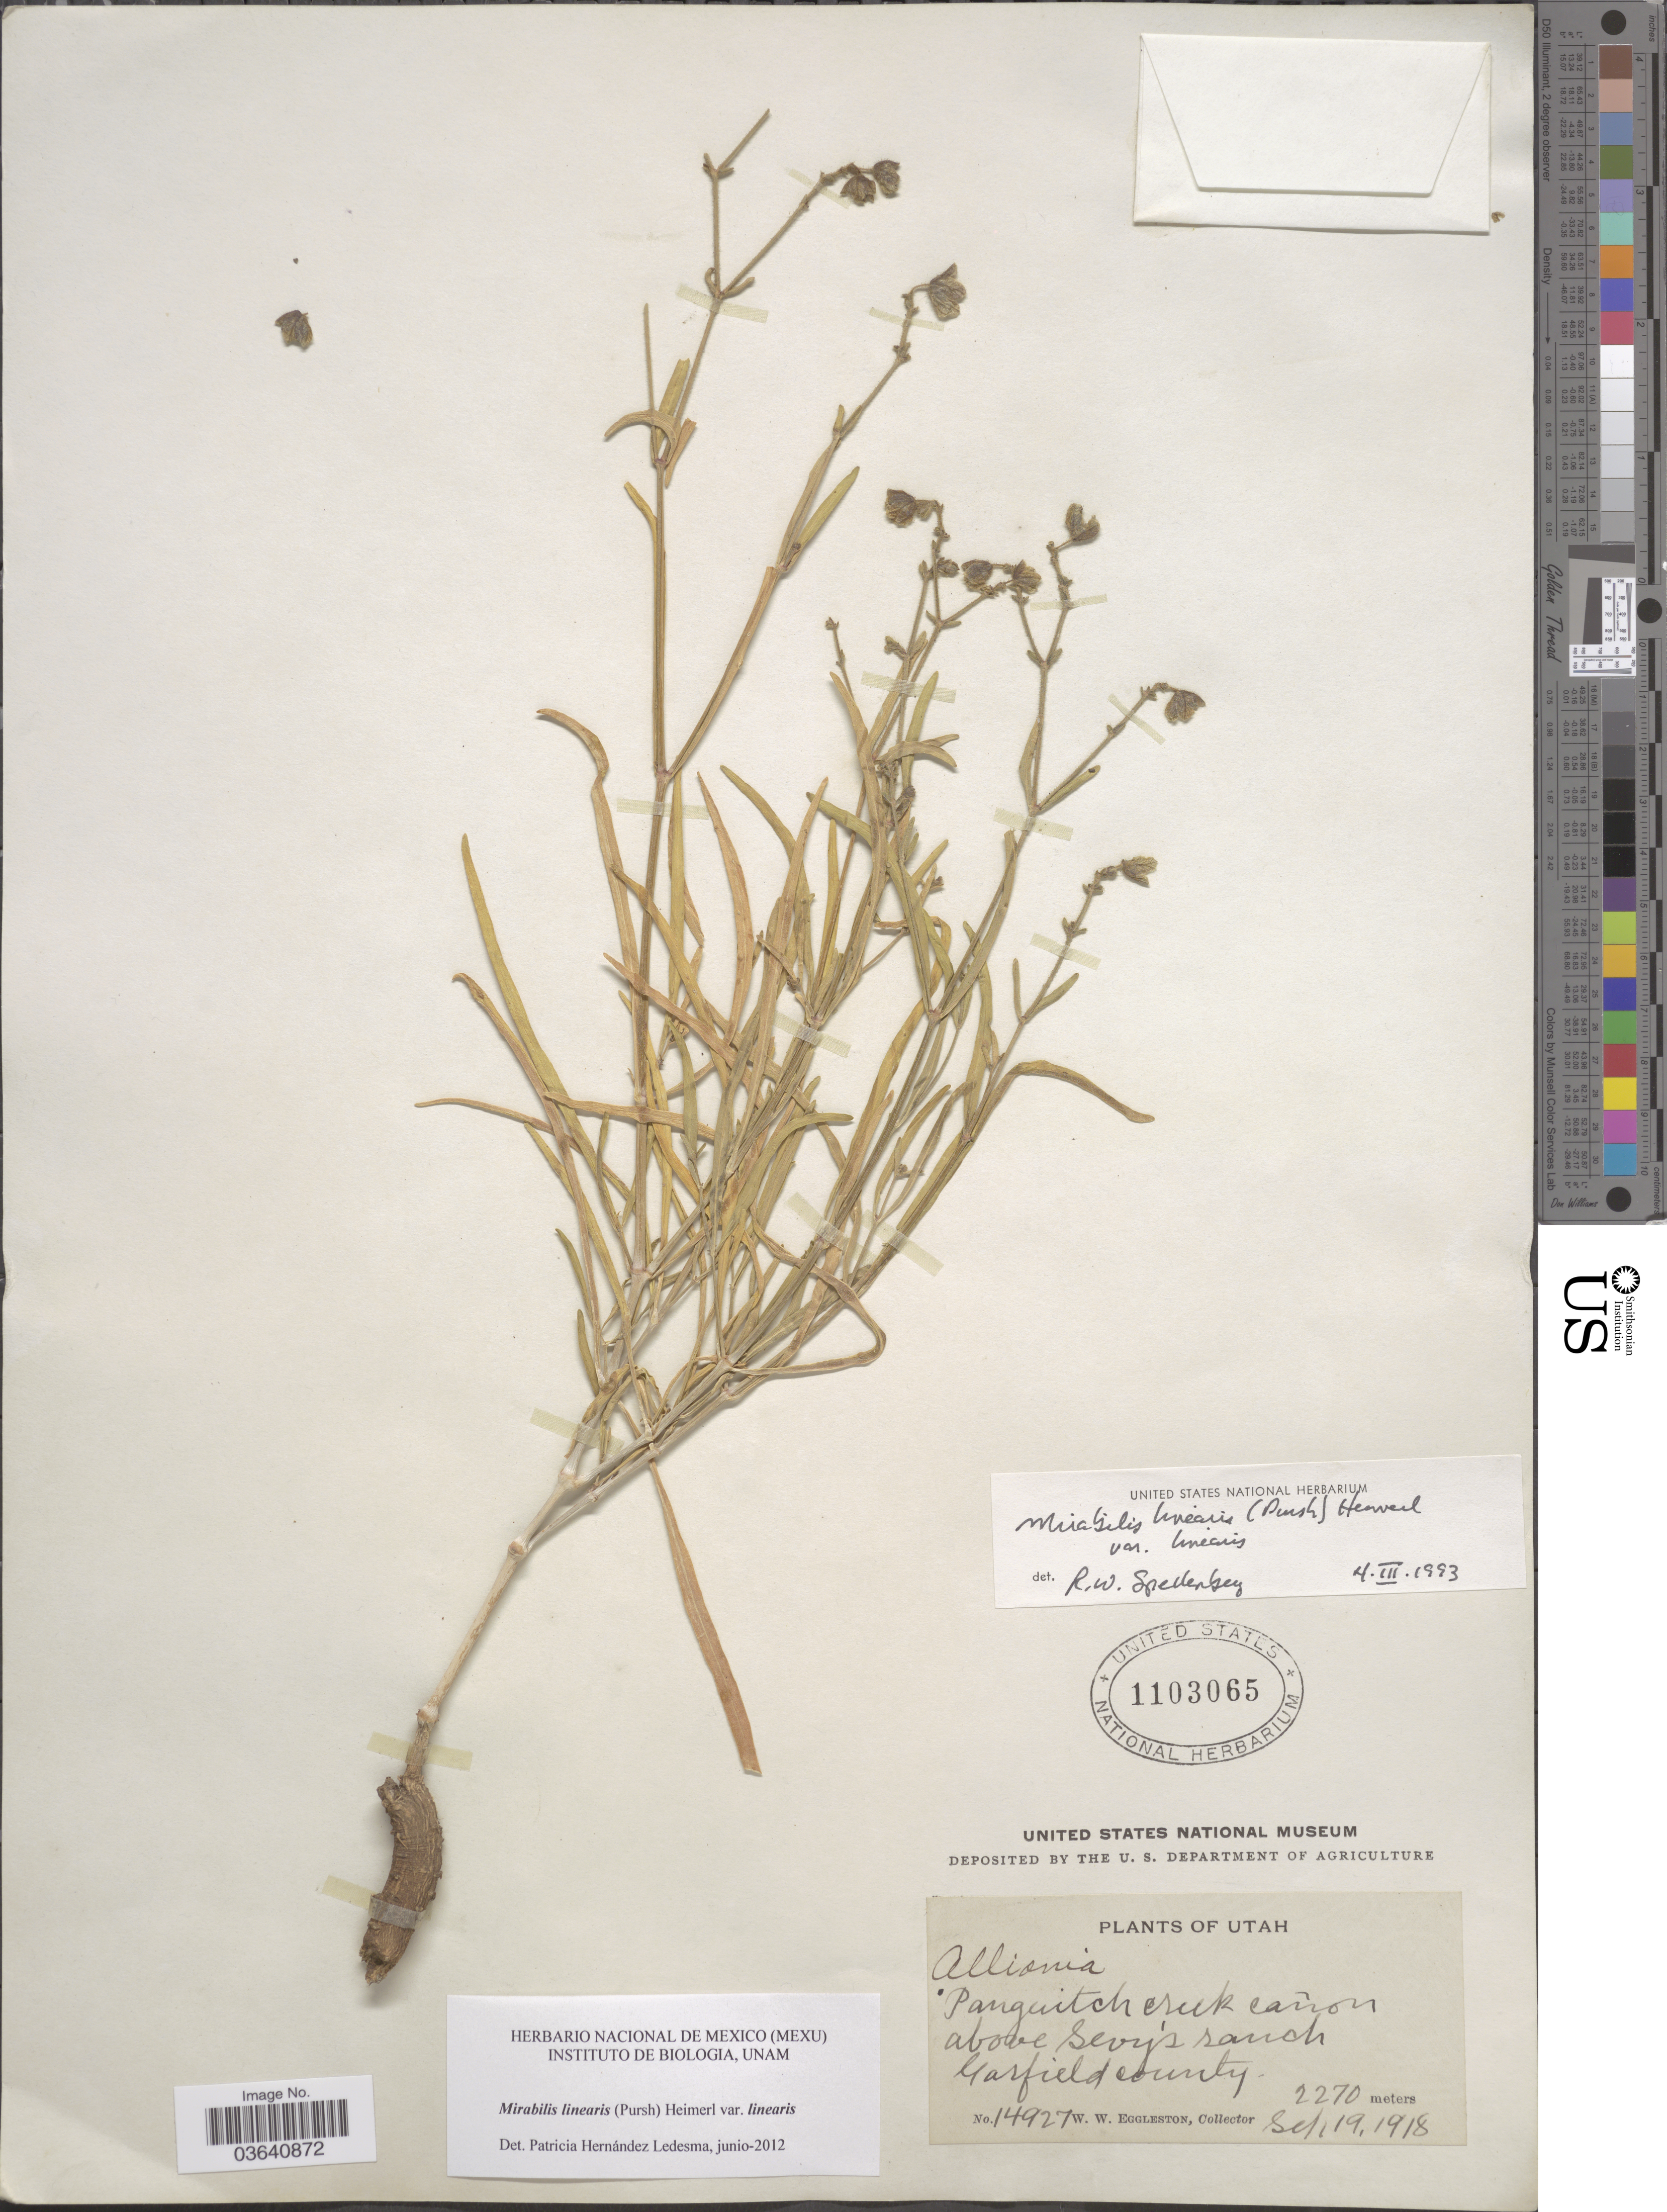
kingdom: Plantae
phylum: Tracheophyta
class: Magnoliopsida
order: Caryophyllales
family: Nyctaginaceae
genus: Mirabilis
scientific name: Mirabilis linearis var. linearis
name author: (Pursh) Heimerl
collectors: W. W. Eggleston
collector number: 14927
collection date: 1918-09-19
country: United States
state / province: Utah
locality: Panguitch creek cañon above Sevy's ranch Garfield County.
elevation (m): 2270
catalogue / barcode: US 1103065